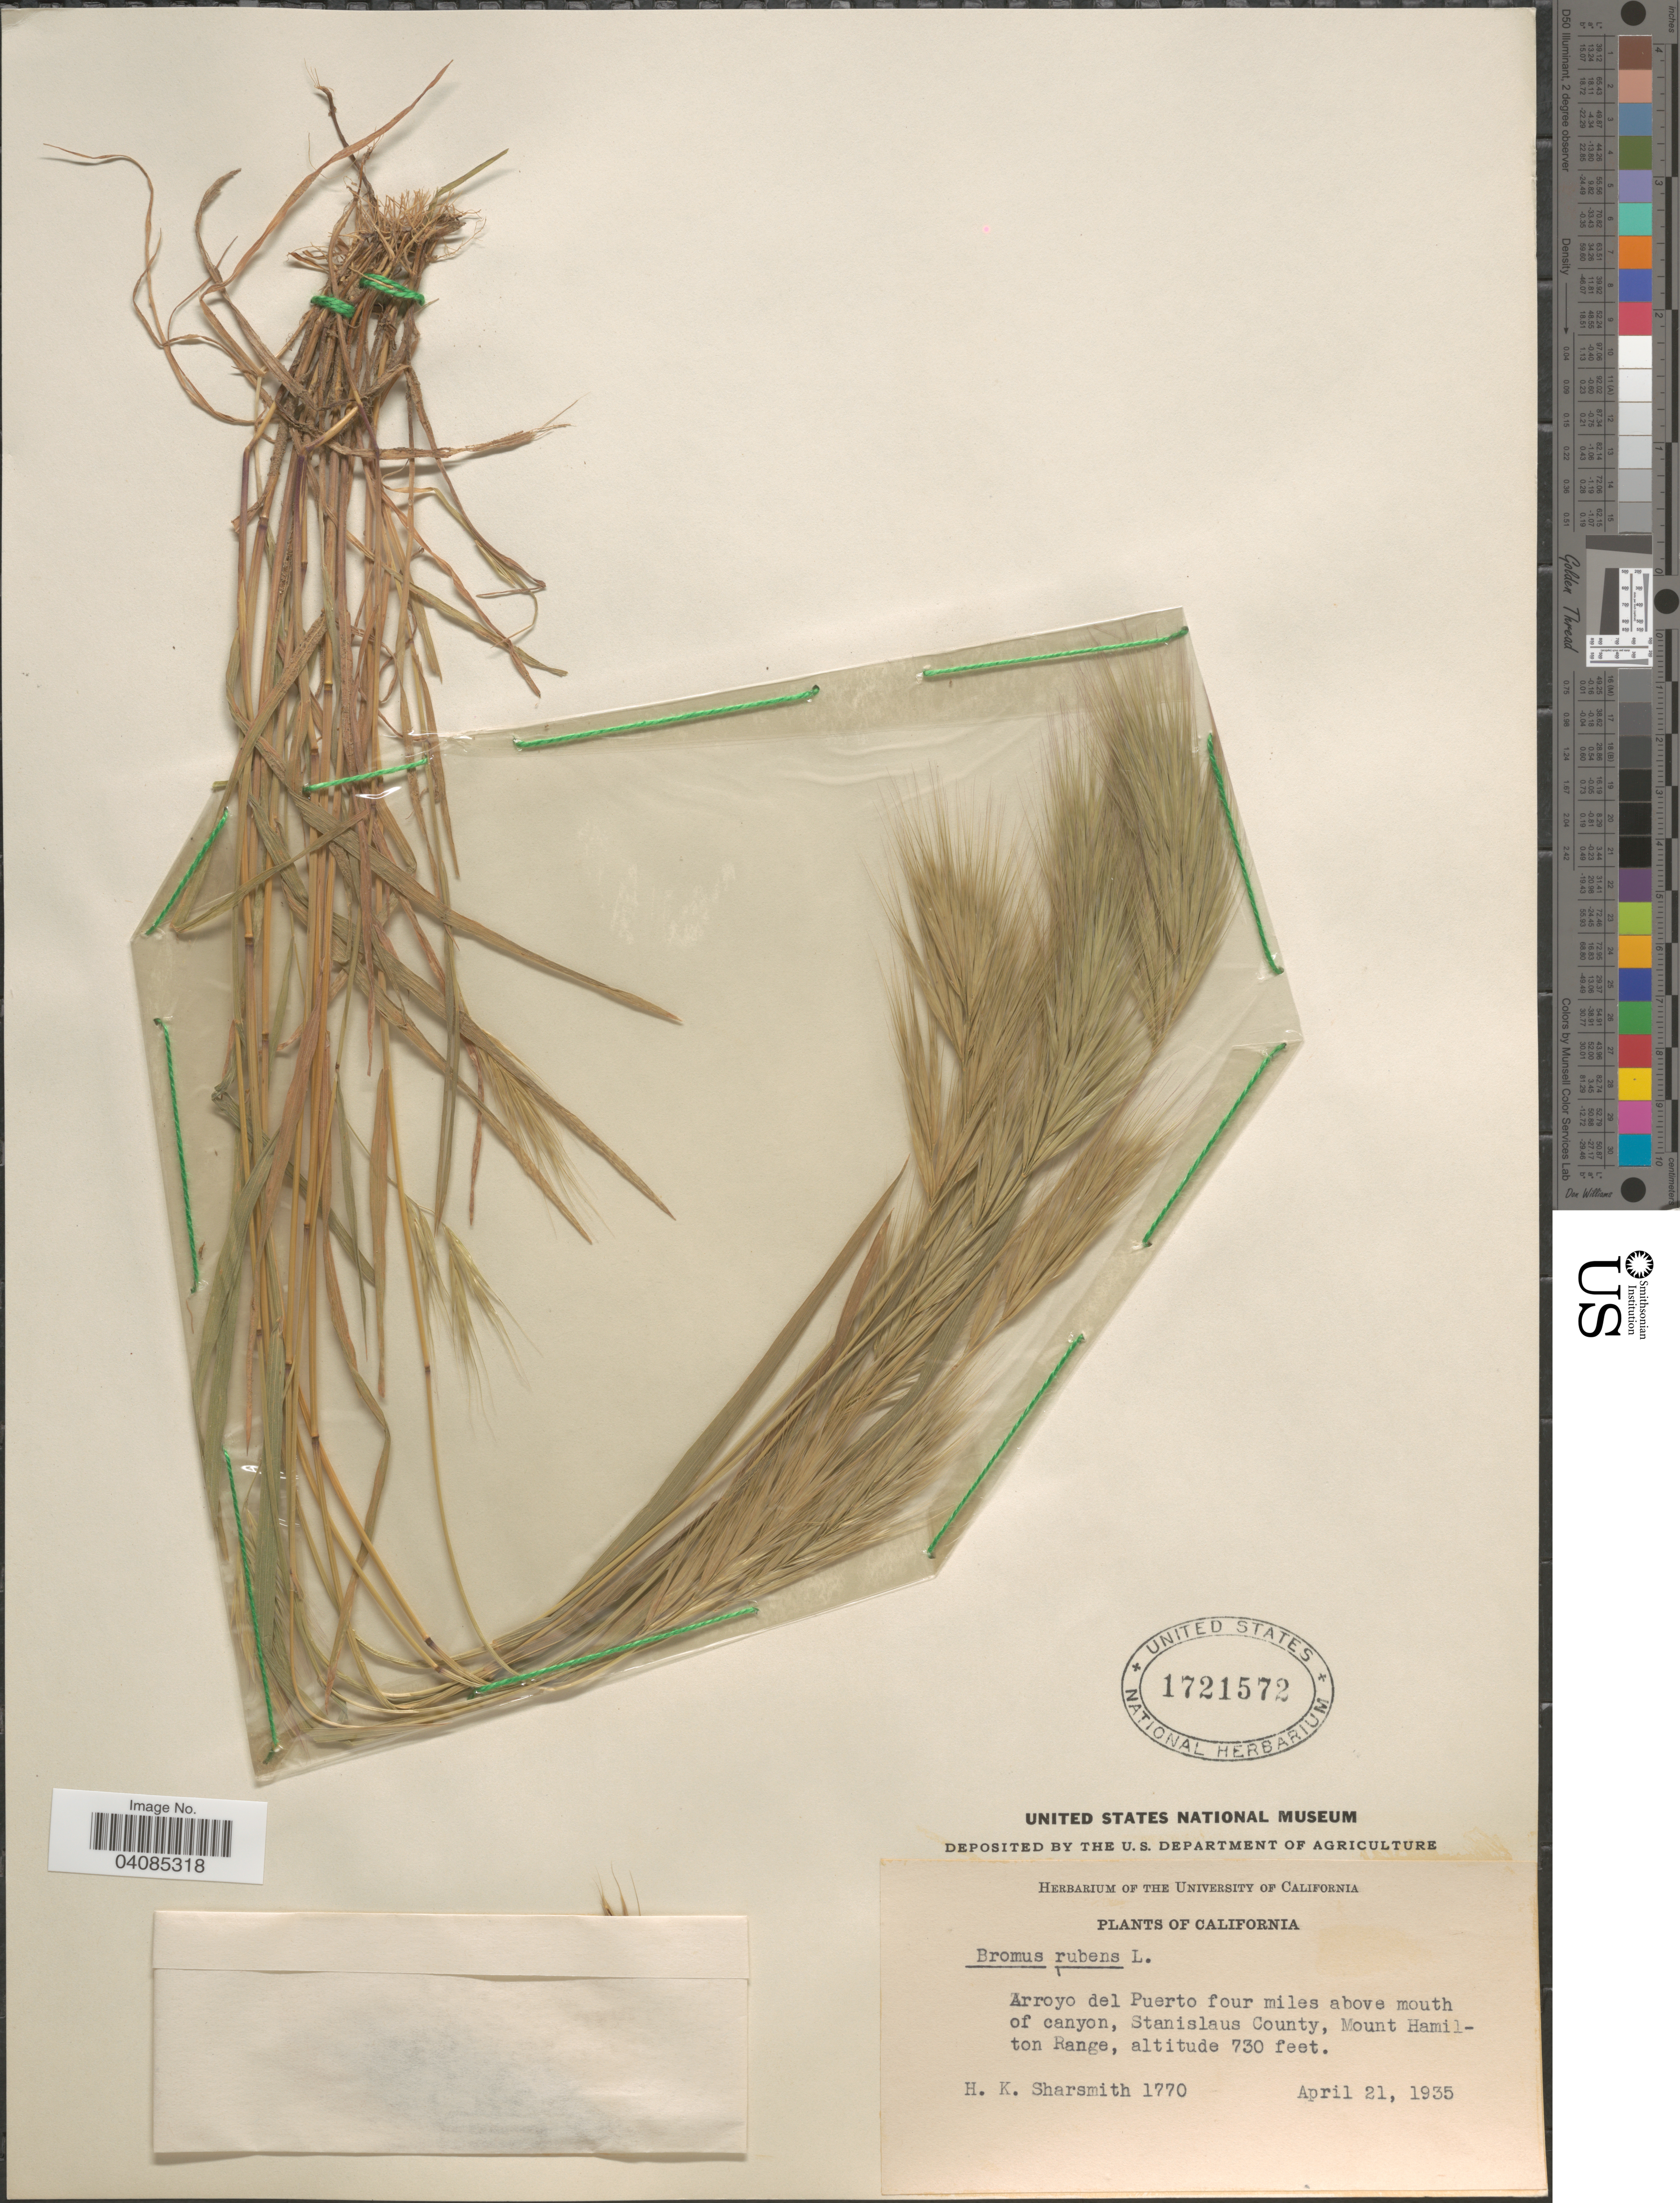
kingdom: Plantae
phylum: Tracheophyta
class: Liliopsida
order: Poales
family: Poaceae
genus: Bromus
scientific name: Bromus rubens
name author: L.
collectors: H. Sharsmith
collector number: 1770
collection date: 1935-04-21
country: United States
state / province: California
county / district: Stanislaus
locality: Arroyo del Puerto four miles above mouth of canyon, Stanislaus County, Mount Hamilton Range.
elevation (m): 223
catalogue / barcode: US 1721572